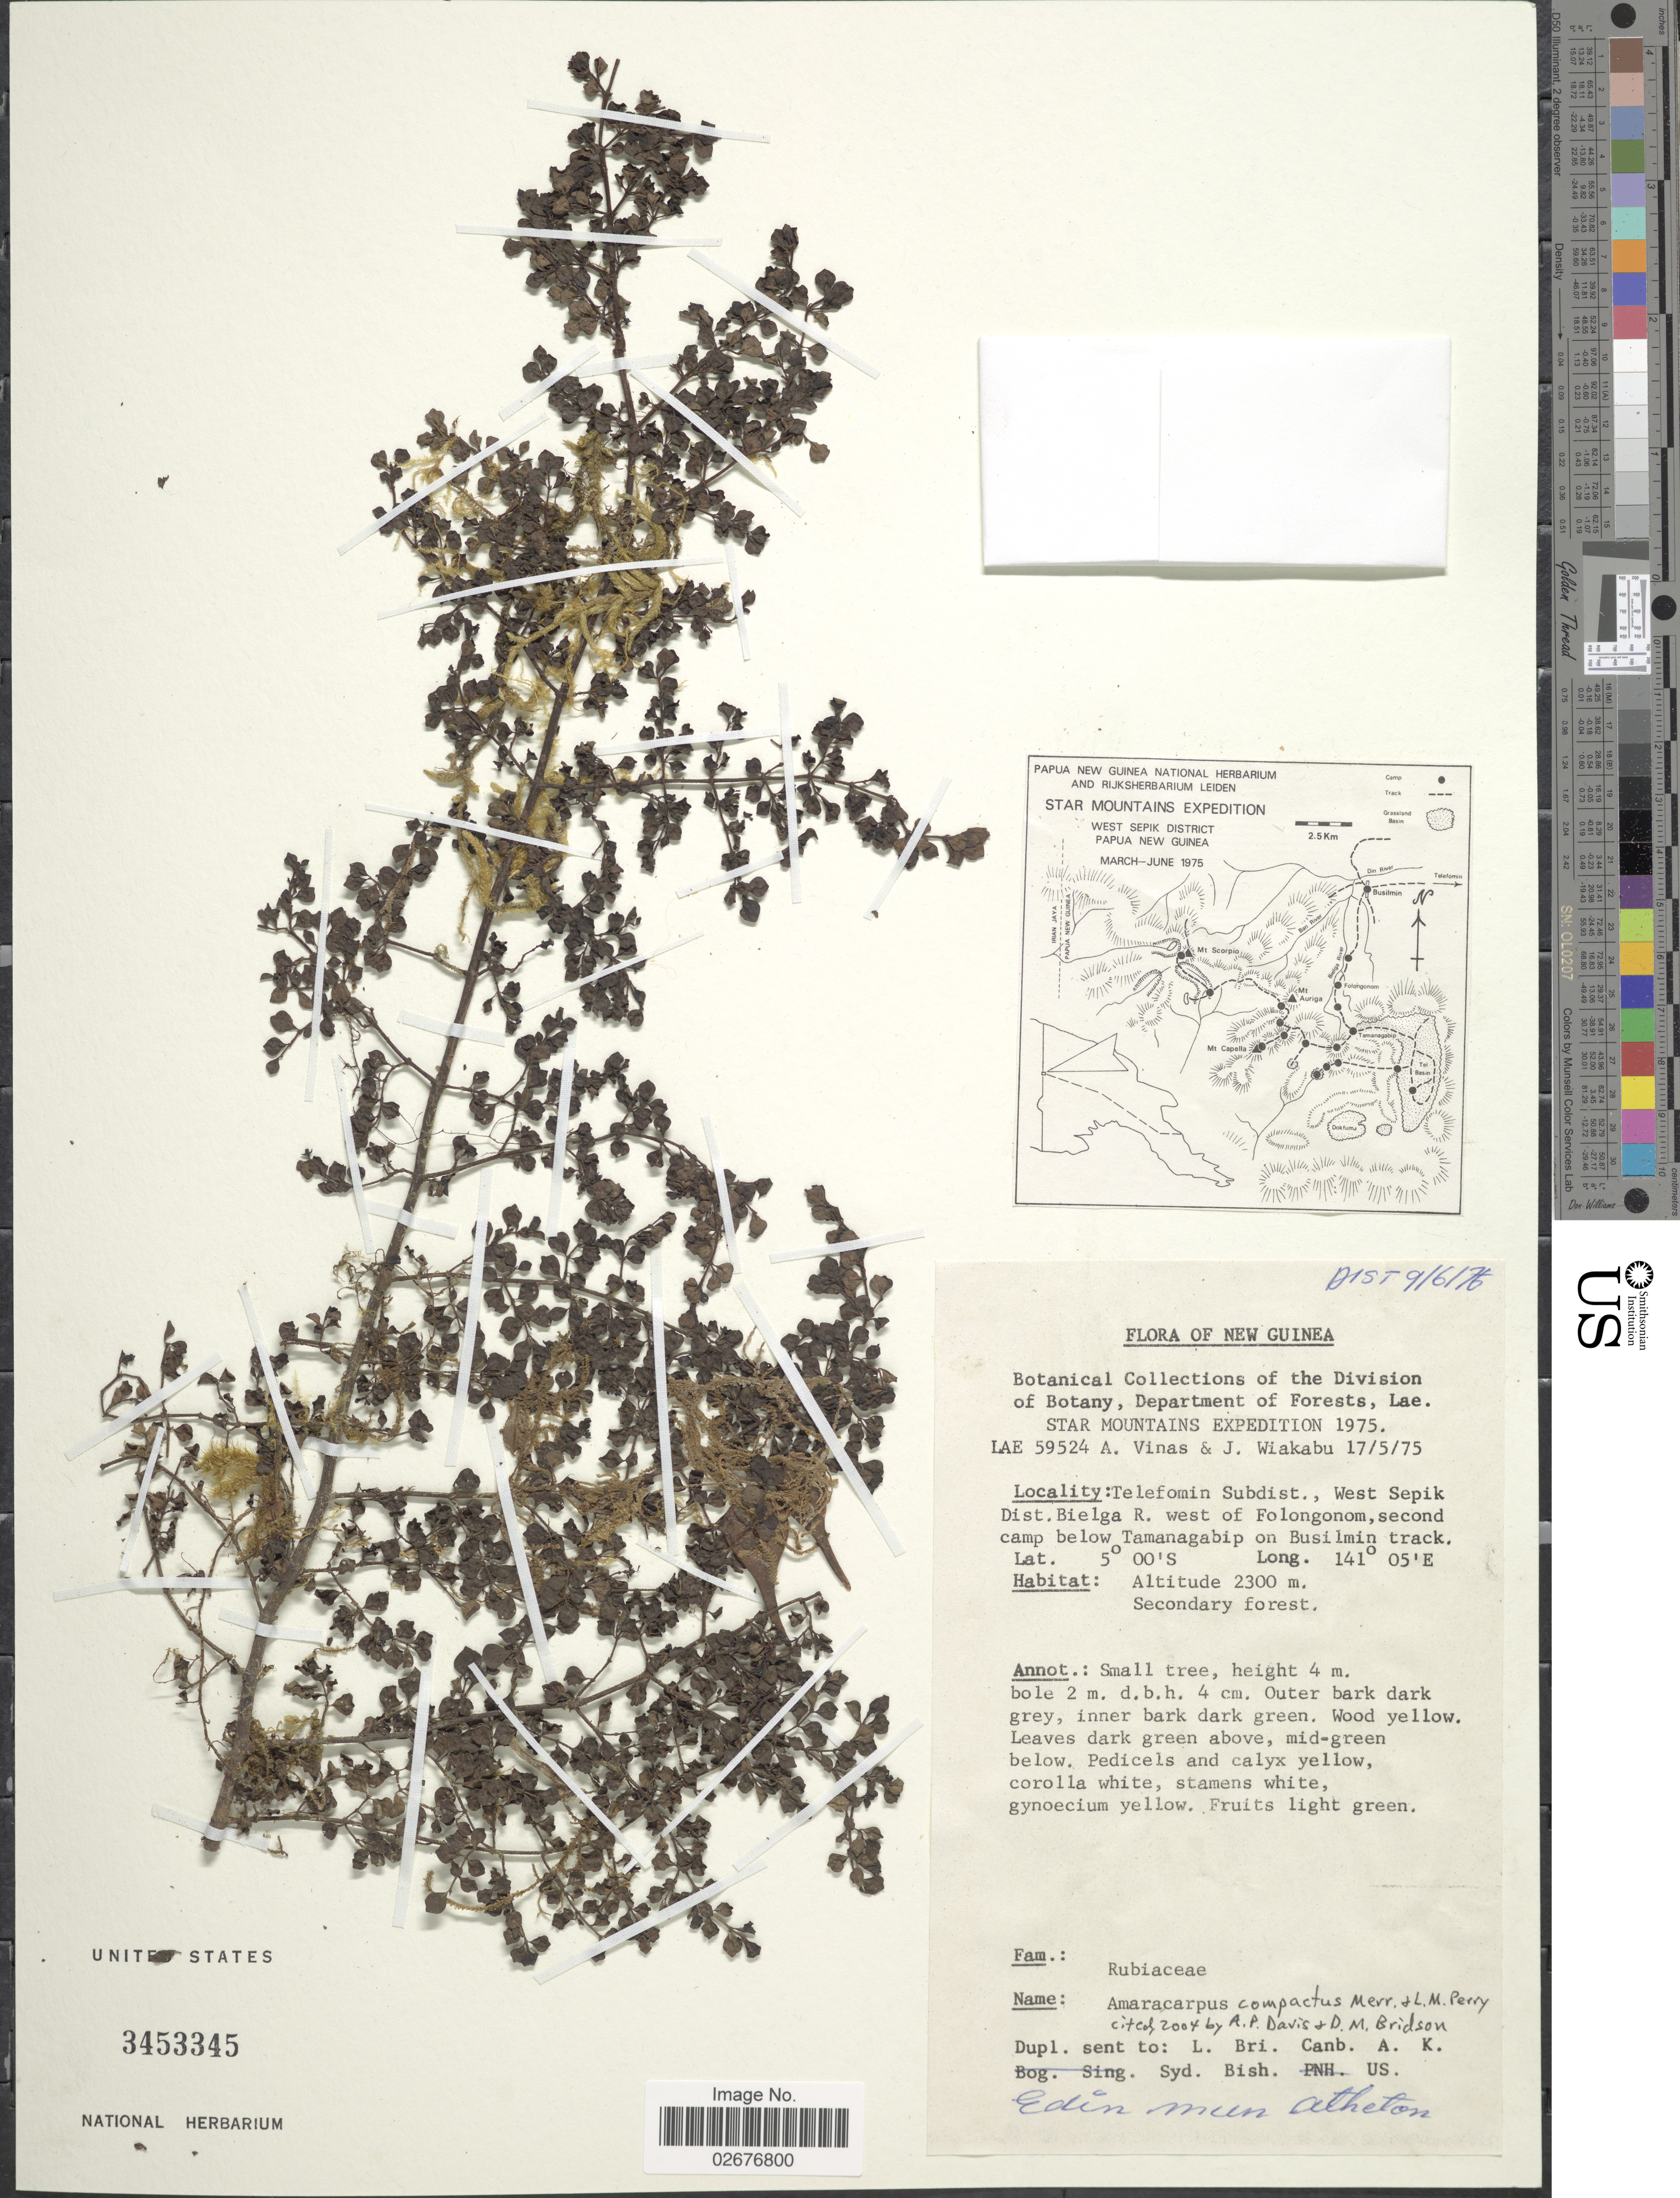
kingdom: Plantae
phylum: Tracheophyta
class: Magnoliopsida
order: Gentianales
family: Rubiaceae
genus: Amaracarpus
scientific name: Amaracarpus compactus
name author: Merr. & L.M. Perry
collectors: A. Vinas & J. Wiakabu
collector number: LAE 59524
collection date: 1975-05-17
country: Papua New Guinea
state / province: Sandaun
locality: New Guinea, Star Mountains, Telefomin Sundist., West Sepik Dist. Bielga Ri. west of Folongonom, second camp, below Tamanagabip on Bulsilmin track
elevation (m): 2300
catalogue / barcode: US 3453345